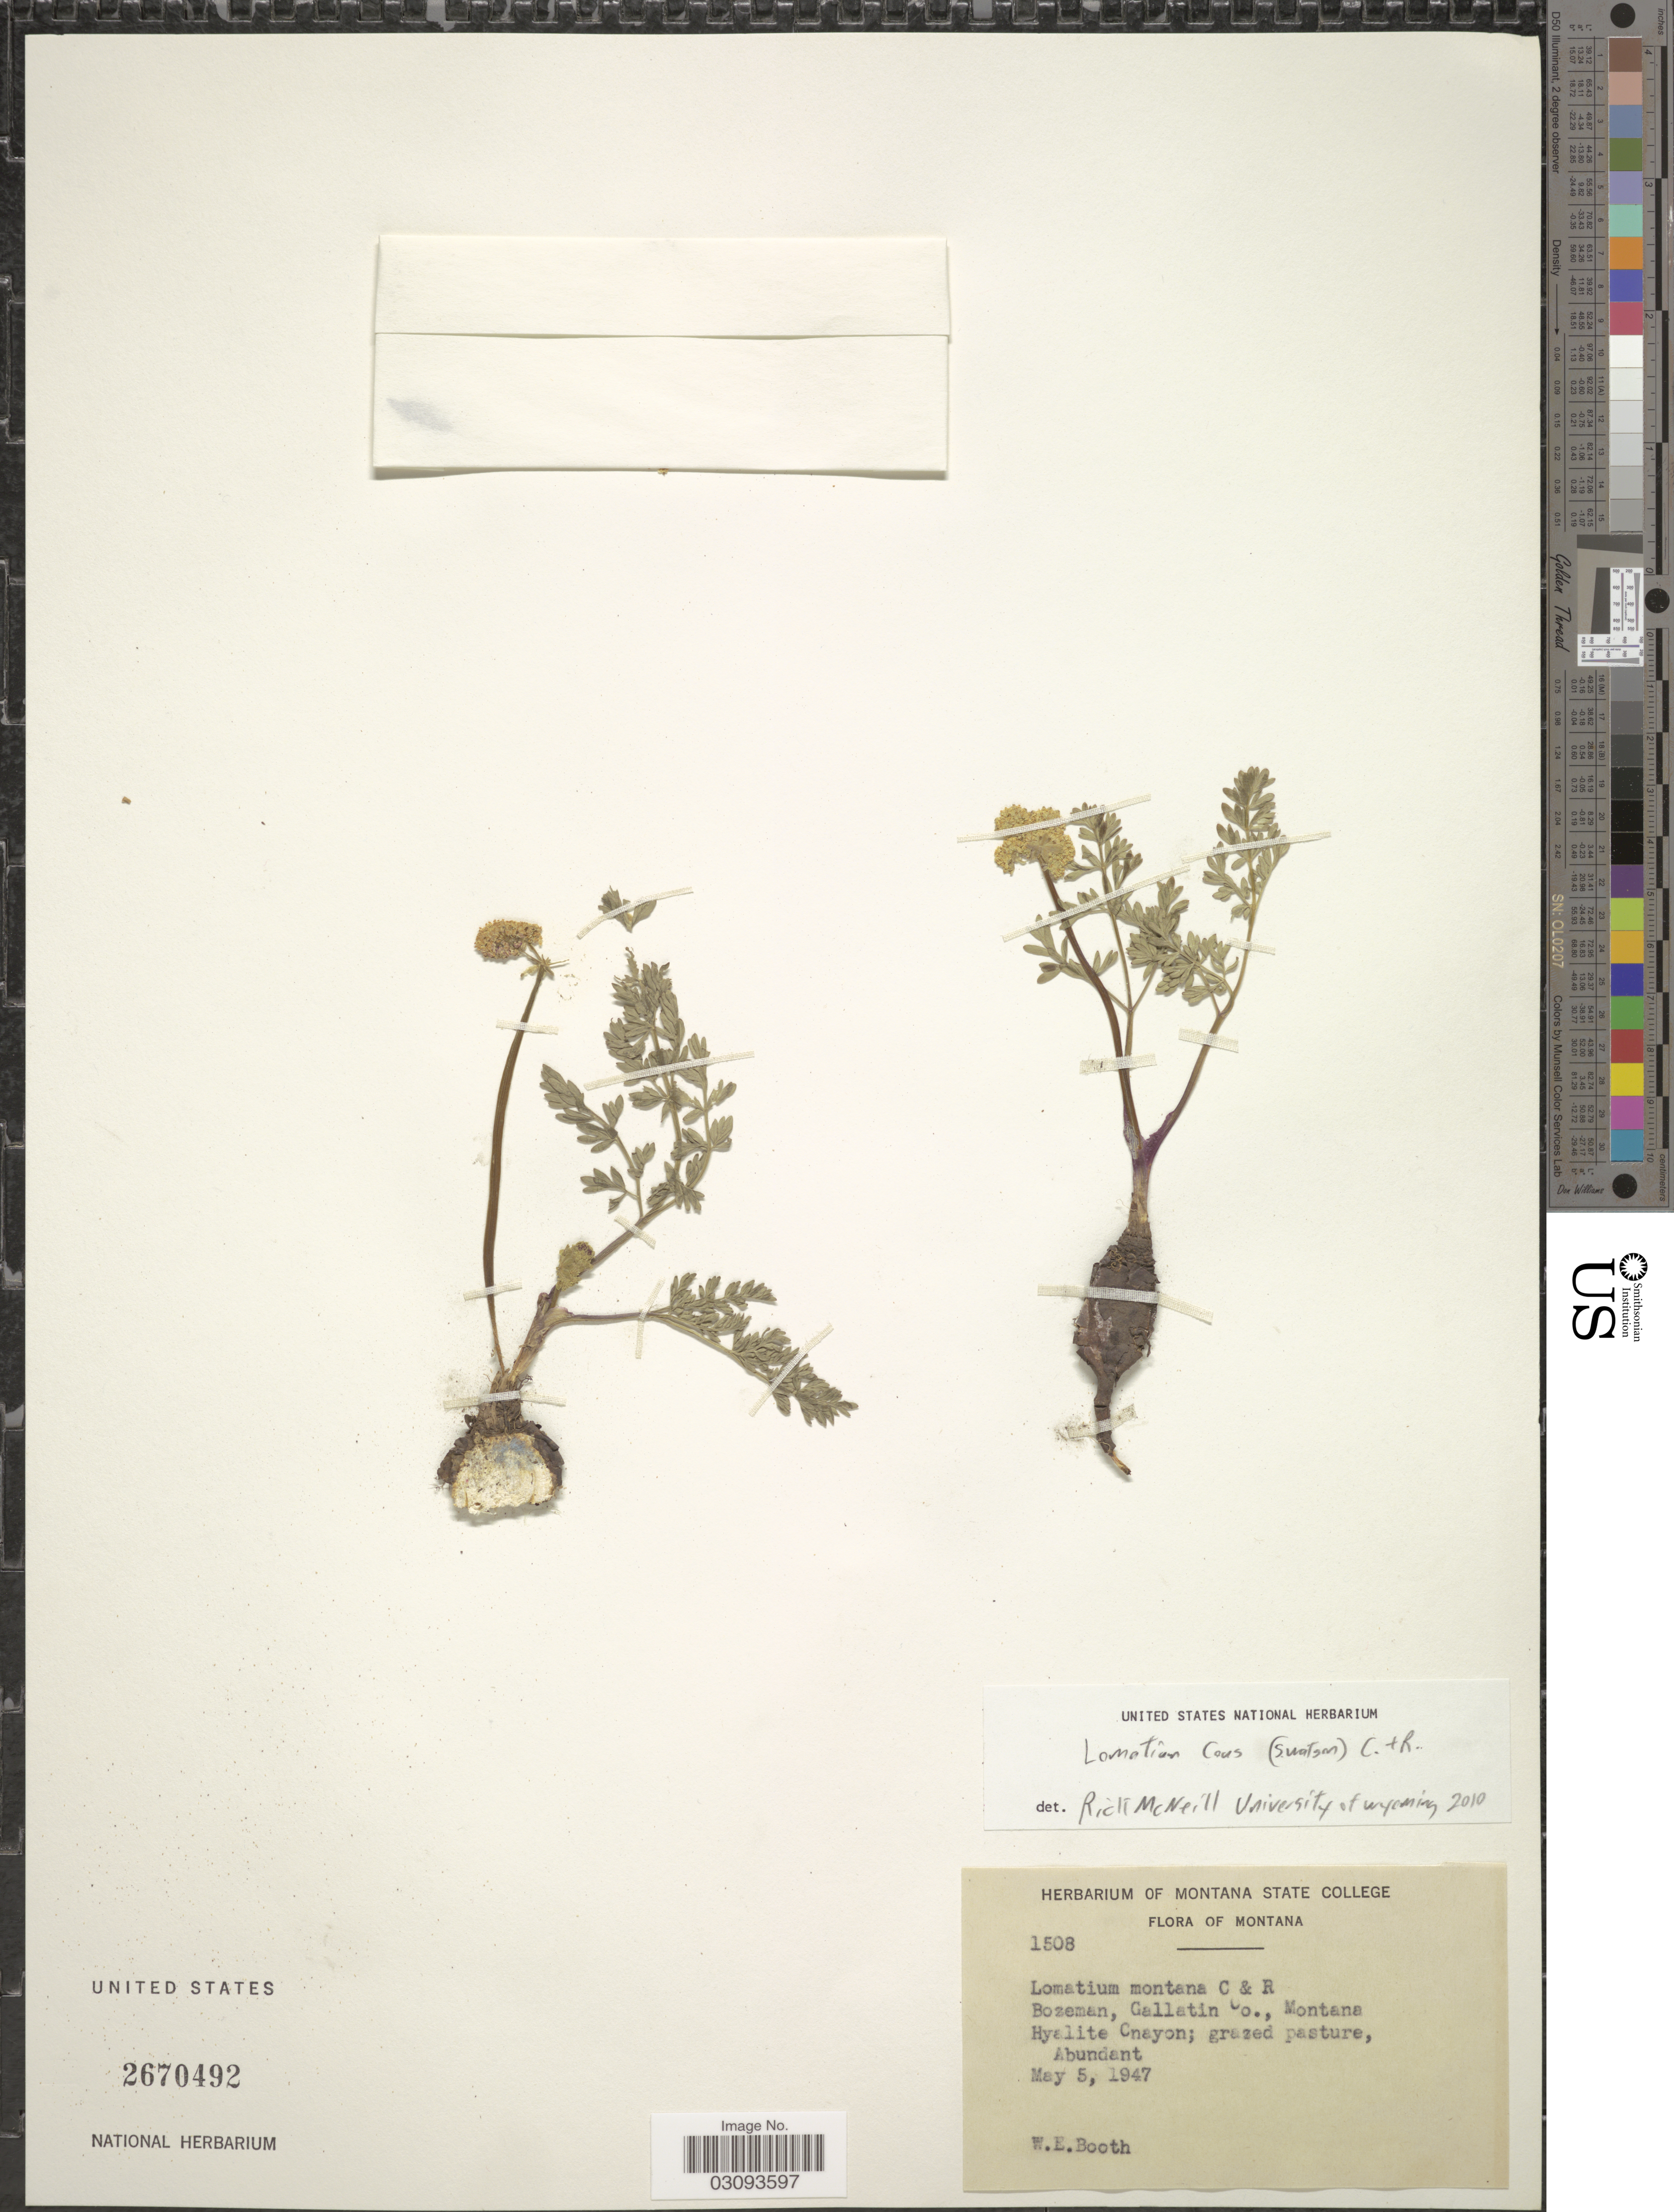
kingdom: Plantae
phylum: Tracheophyta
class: Magnoliopsida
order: Apiales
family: Apiaceae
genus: Lomatium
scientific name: Lomatium cous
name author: (S. Watson) J.M. Coult. & Rose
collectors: W. Booth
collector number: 1508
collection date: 1947-05-05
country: United States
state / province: Montana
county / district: Gallatin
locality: Bozeman, Hyalite Cnayon.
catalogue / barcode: US 2670492